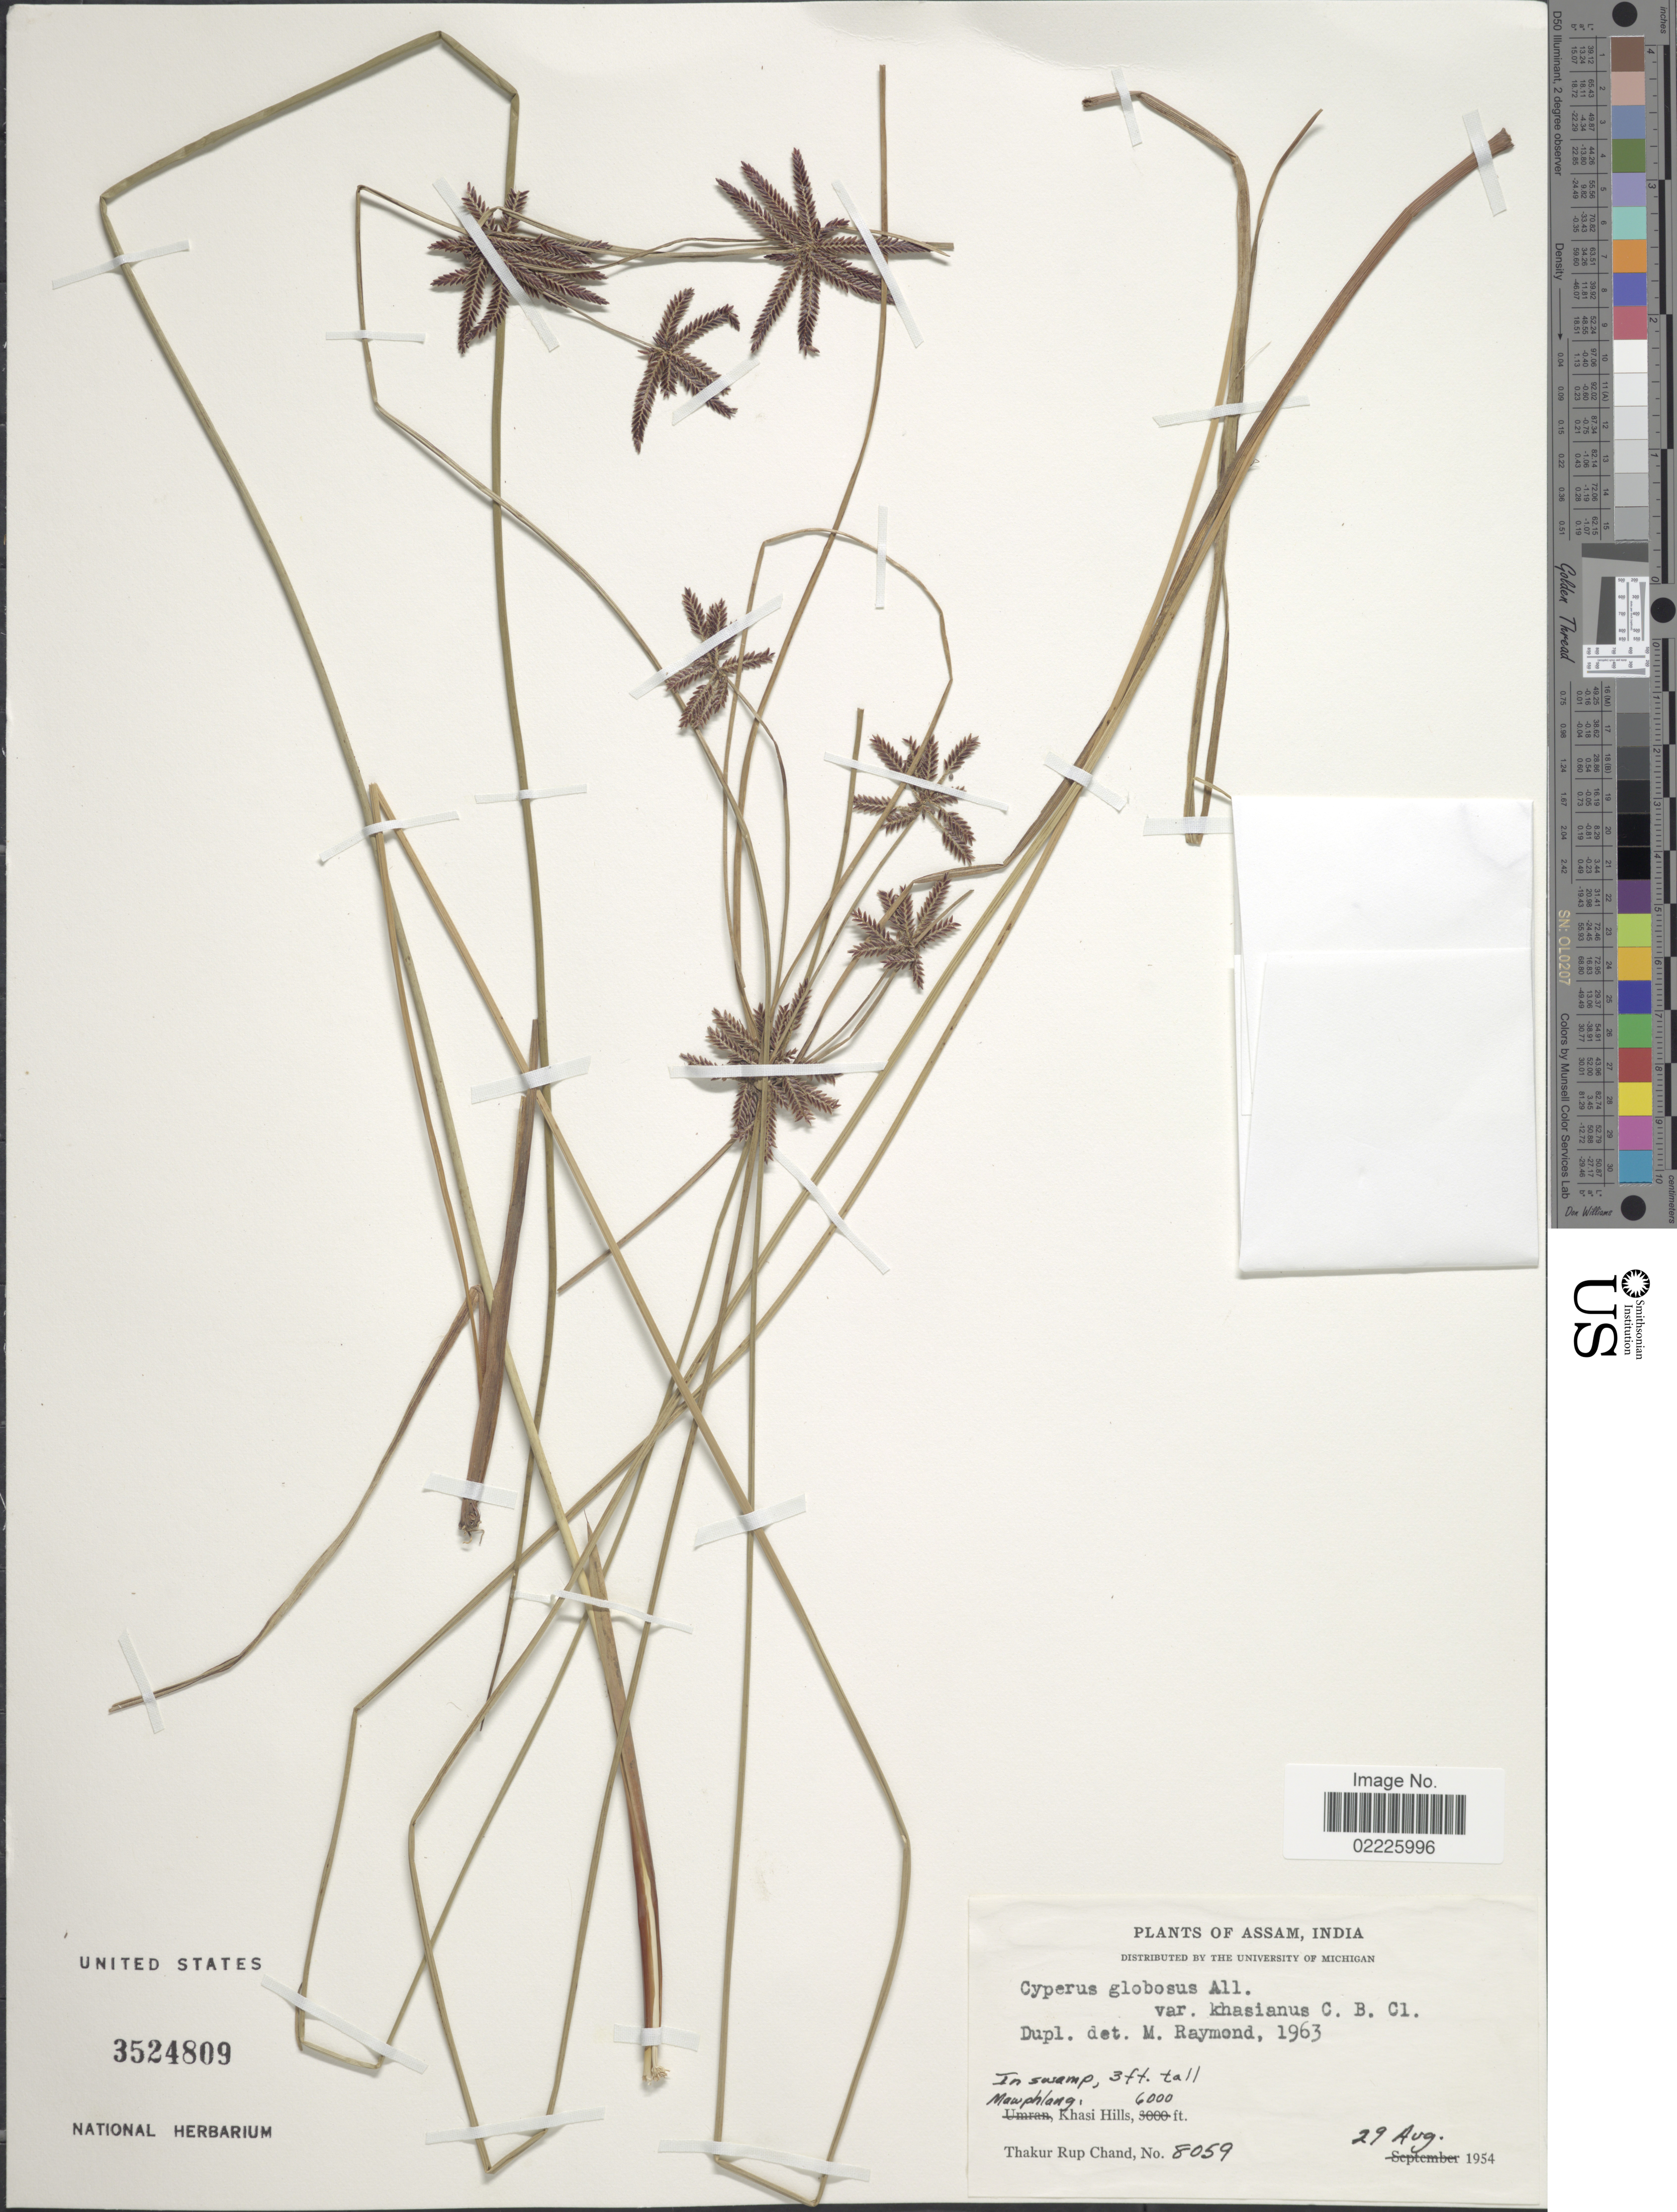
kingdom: Plantae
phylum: Tracheophyta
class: Liliopsida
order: Poales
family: Cyperaceae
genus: Cyperus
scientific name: Cyperus flavidus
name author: Retz.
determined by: Strong, Mark T., (BOT), Smithsonian Institution - National Museum of Natural History (UNITED STATES)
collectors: T. R. Chand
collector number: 8059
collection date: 1954-08-29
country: India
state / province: Meghalaya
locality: Mawphlang, Khasi Hills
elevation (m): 1829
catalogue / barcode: US 3524809